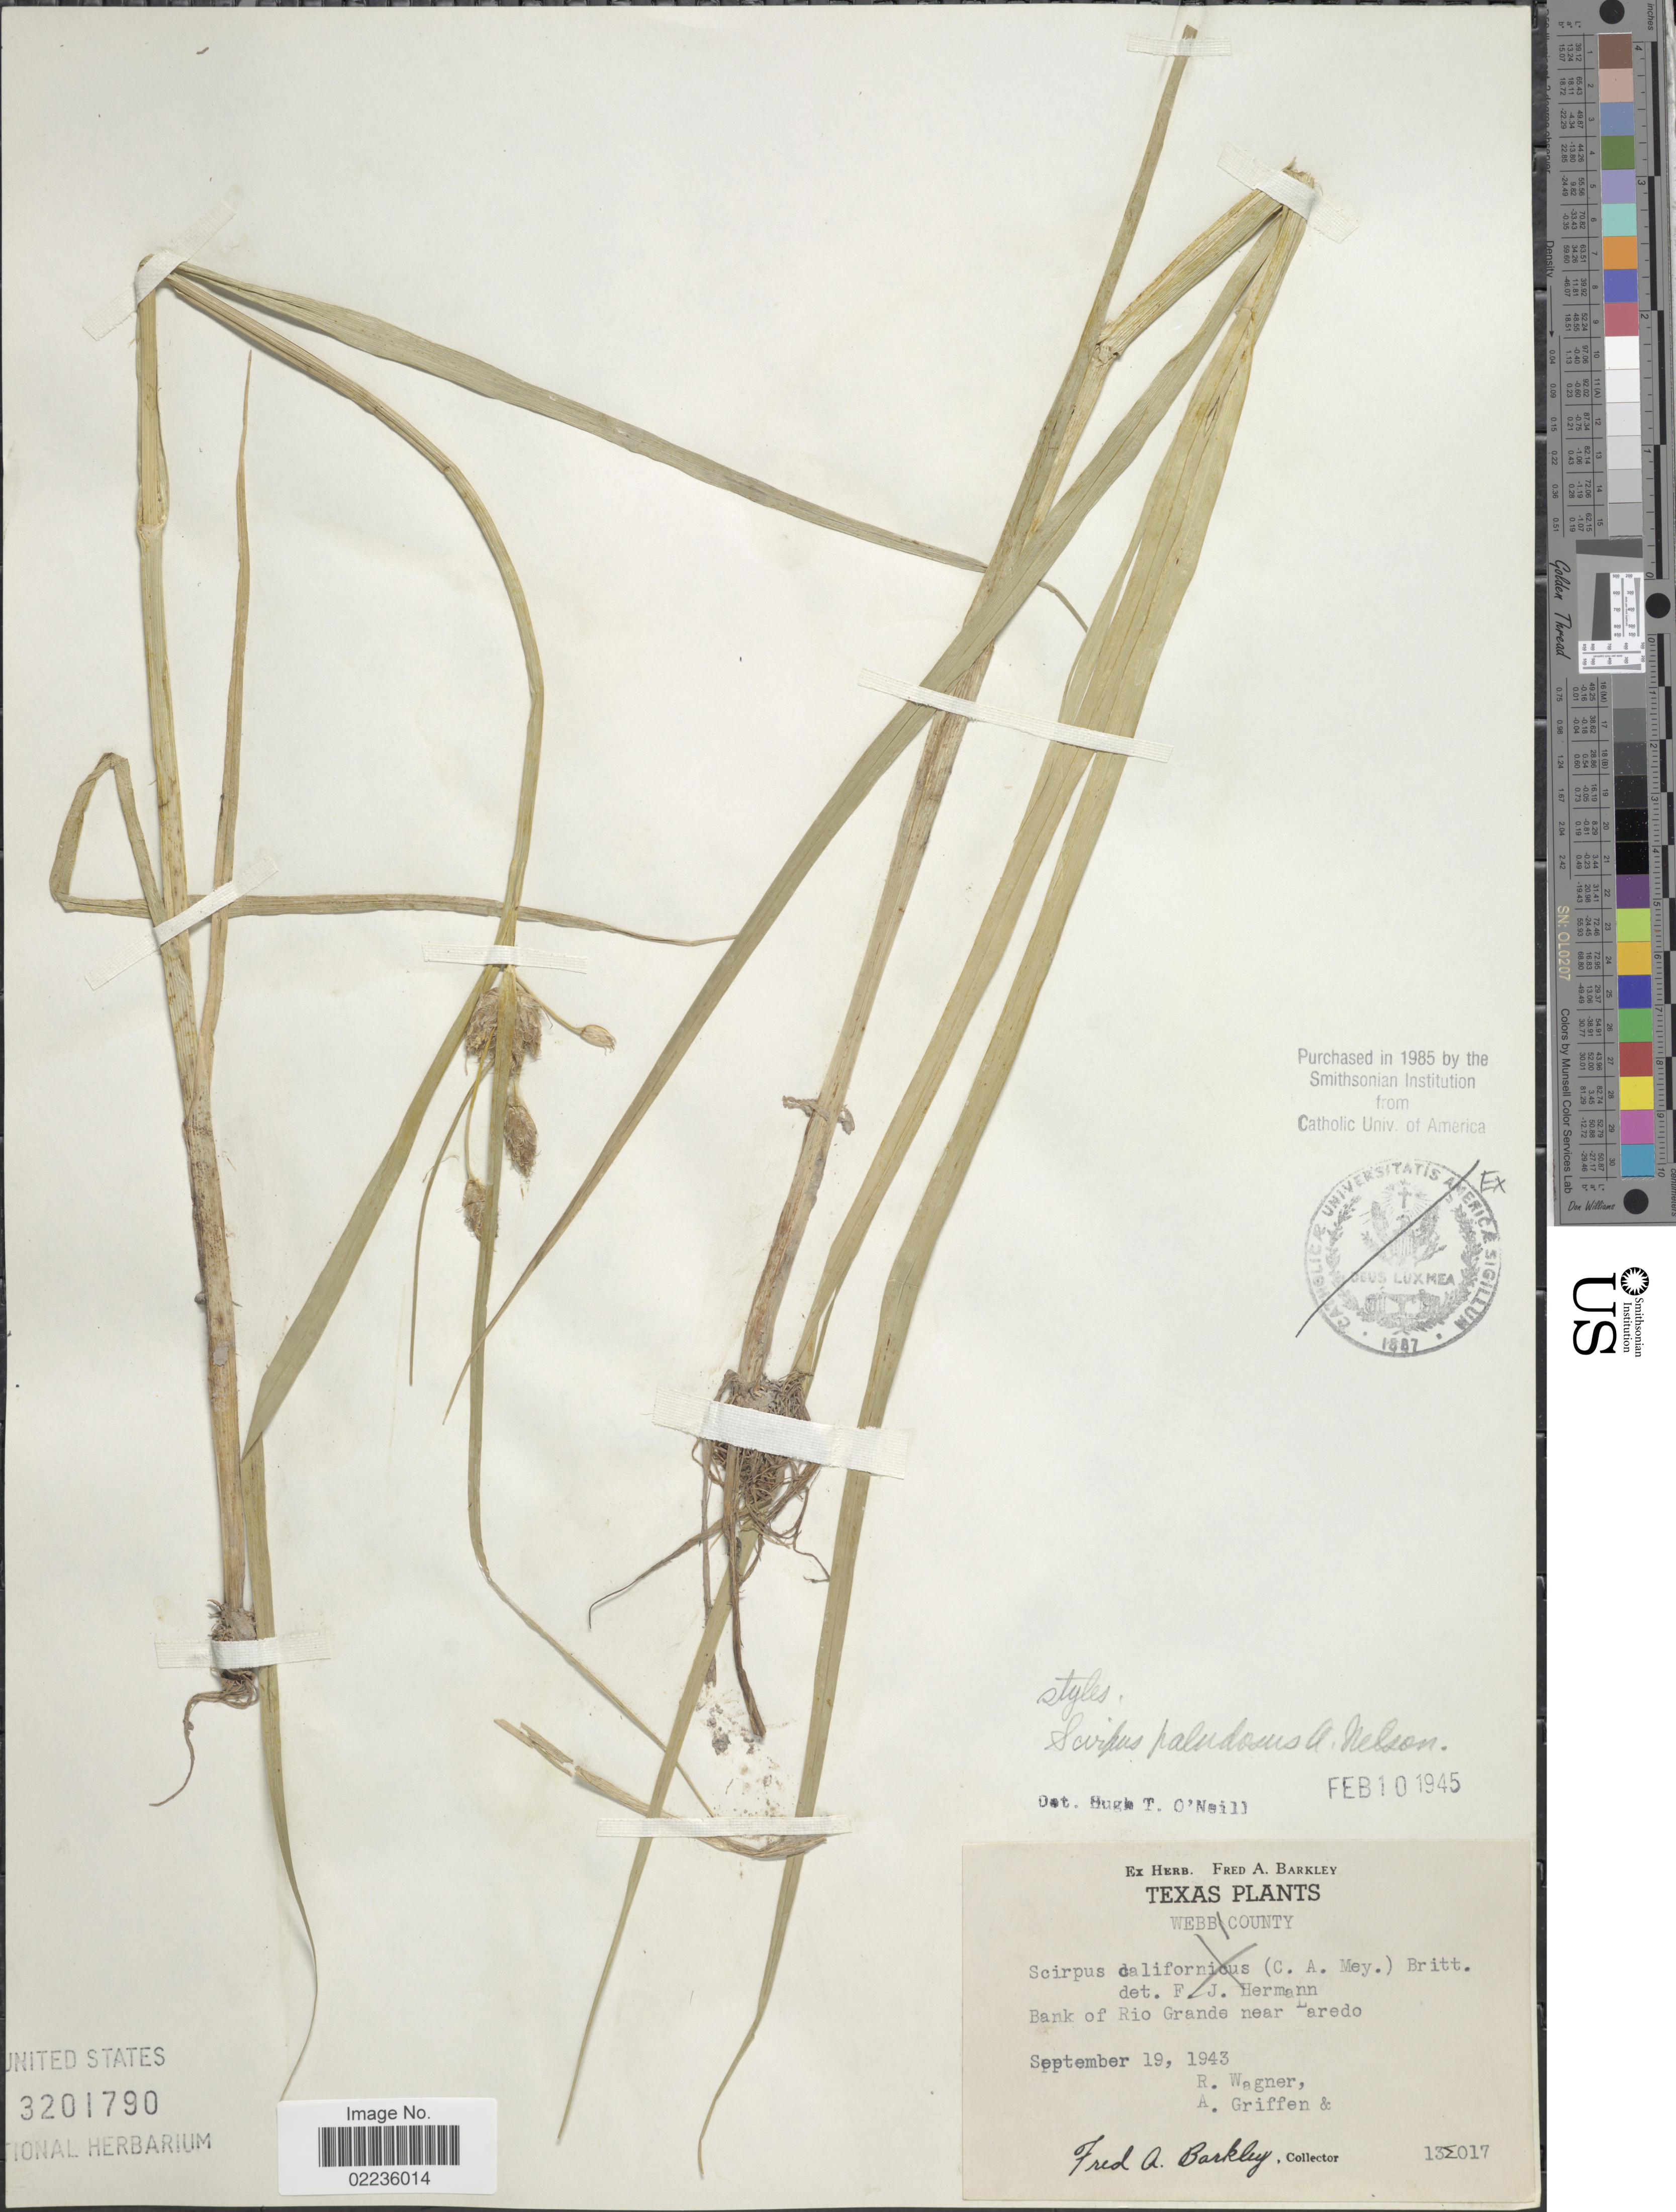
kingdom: Plantae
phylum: Tracheophyta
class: Liliopsida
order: Poales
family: Cyperaceae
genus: Bolboschoenus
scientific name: Bolboschoenus maritimus subsp. paludosus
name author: (A. Nelson) T. Koyama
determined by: Strong, M. T., (US), Smithsonian Institution - National Museum of Natural History (UNITED STATES)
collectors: R. Wagner, A. Griffen & F. A. Barkley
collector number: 13E017*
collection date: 1943-09-19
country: United States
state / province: Texas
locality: Webb County. Bank of Rio Grande near Laredo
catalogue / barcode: US 3201790